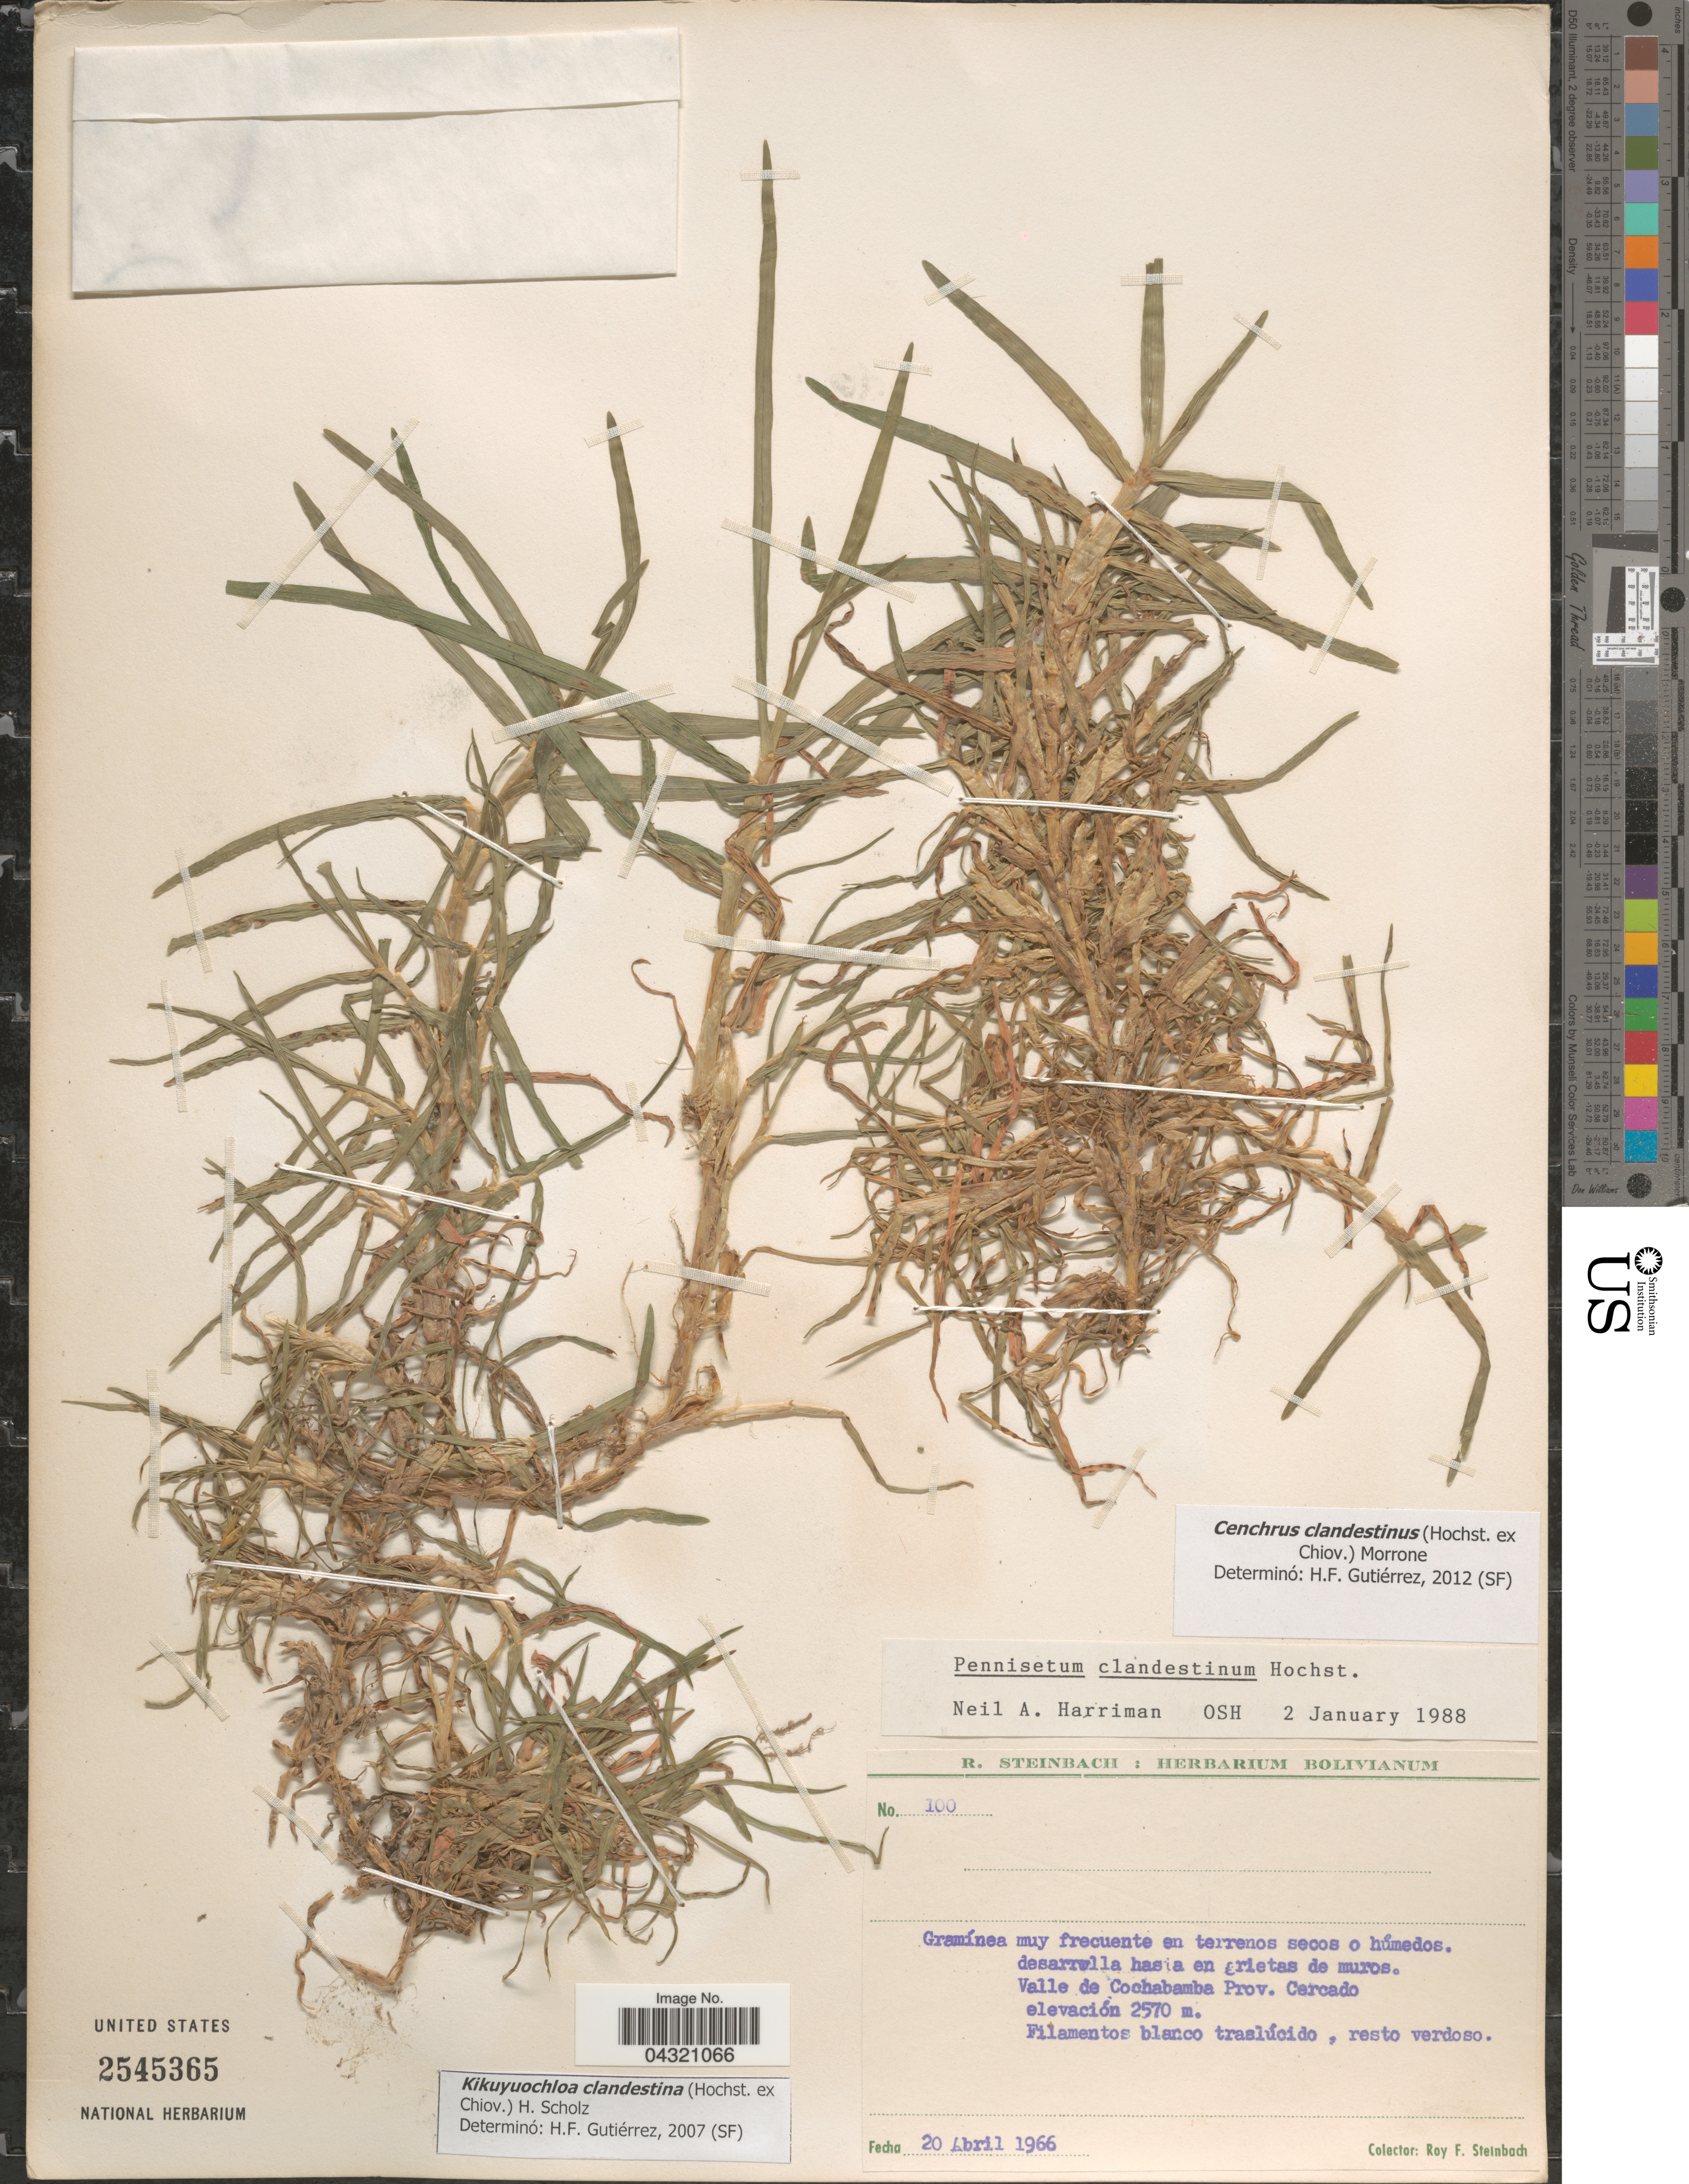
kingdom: Plantae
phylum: Tracheophyta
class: Liliopsida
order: Poales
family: Poaceae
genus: Cenchrus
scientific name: Cenchrus clandestinus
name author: (Hochst. & Chiov.) Morrone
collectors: R. F. Steinbach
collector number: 100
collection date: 1966-04-20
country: Bolivia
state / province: Cochabamba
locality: Valle de Cochabamba Prov. Cercado.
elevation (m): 2570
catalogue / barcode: US 2545365